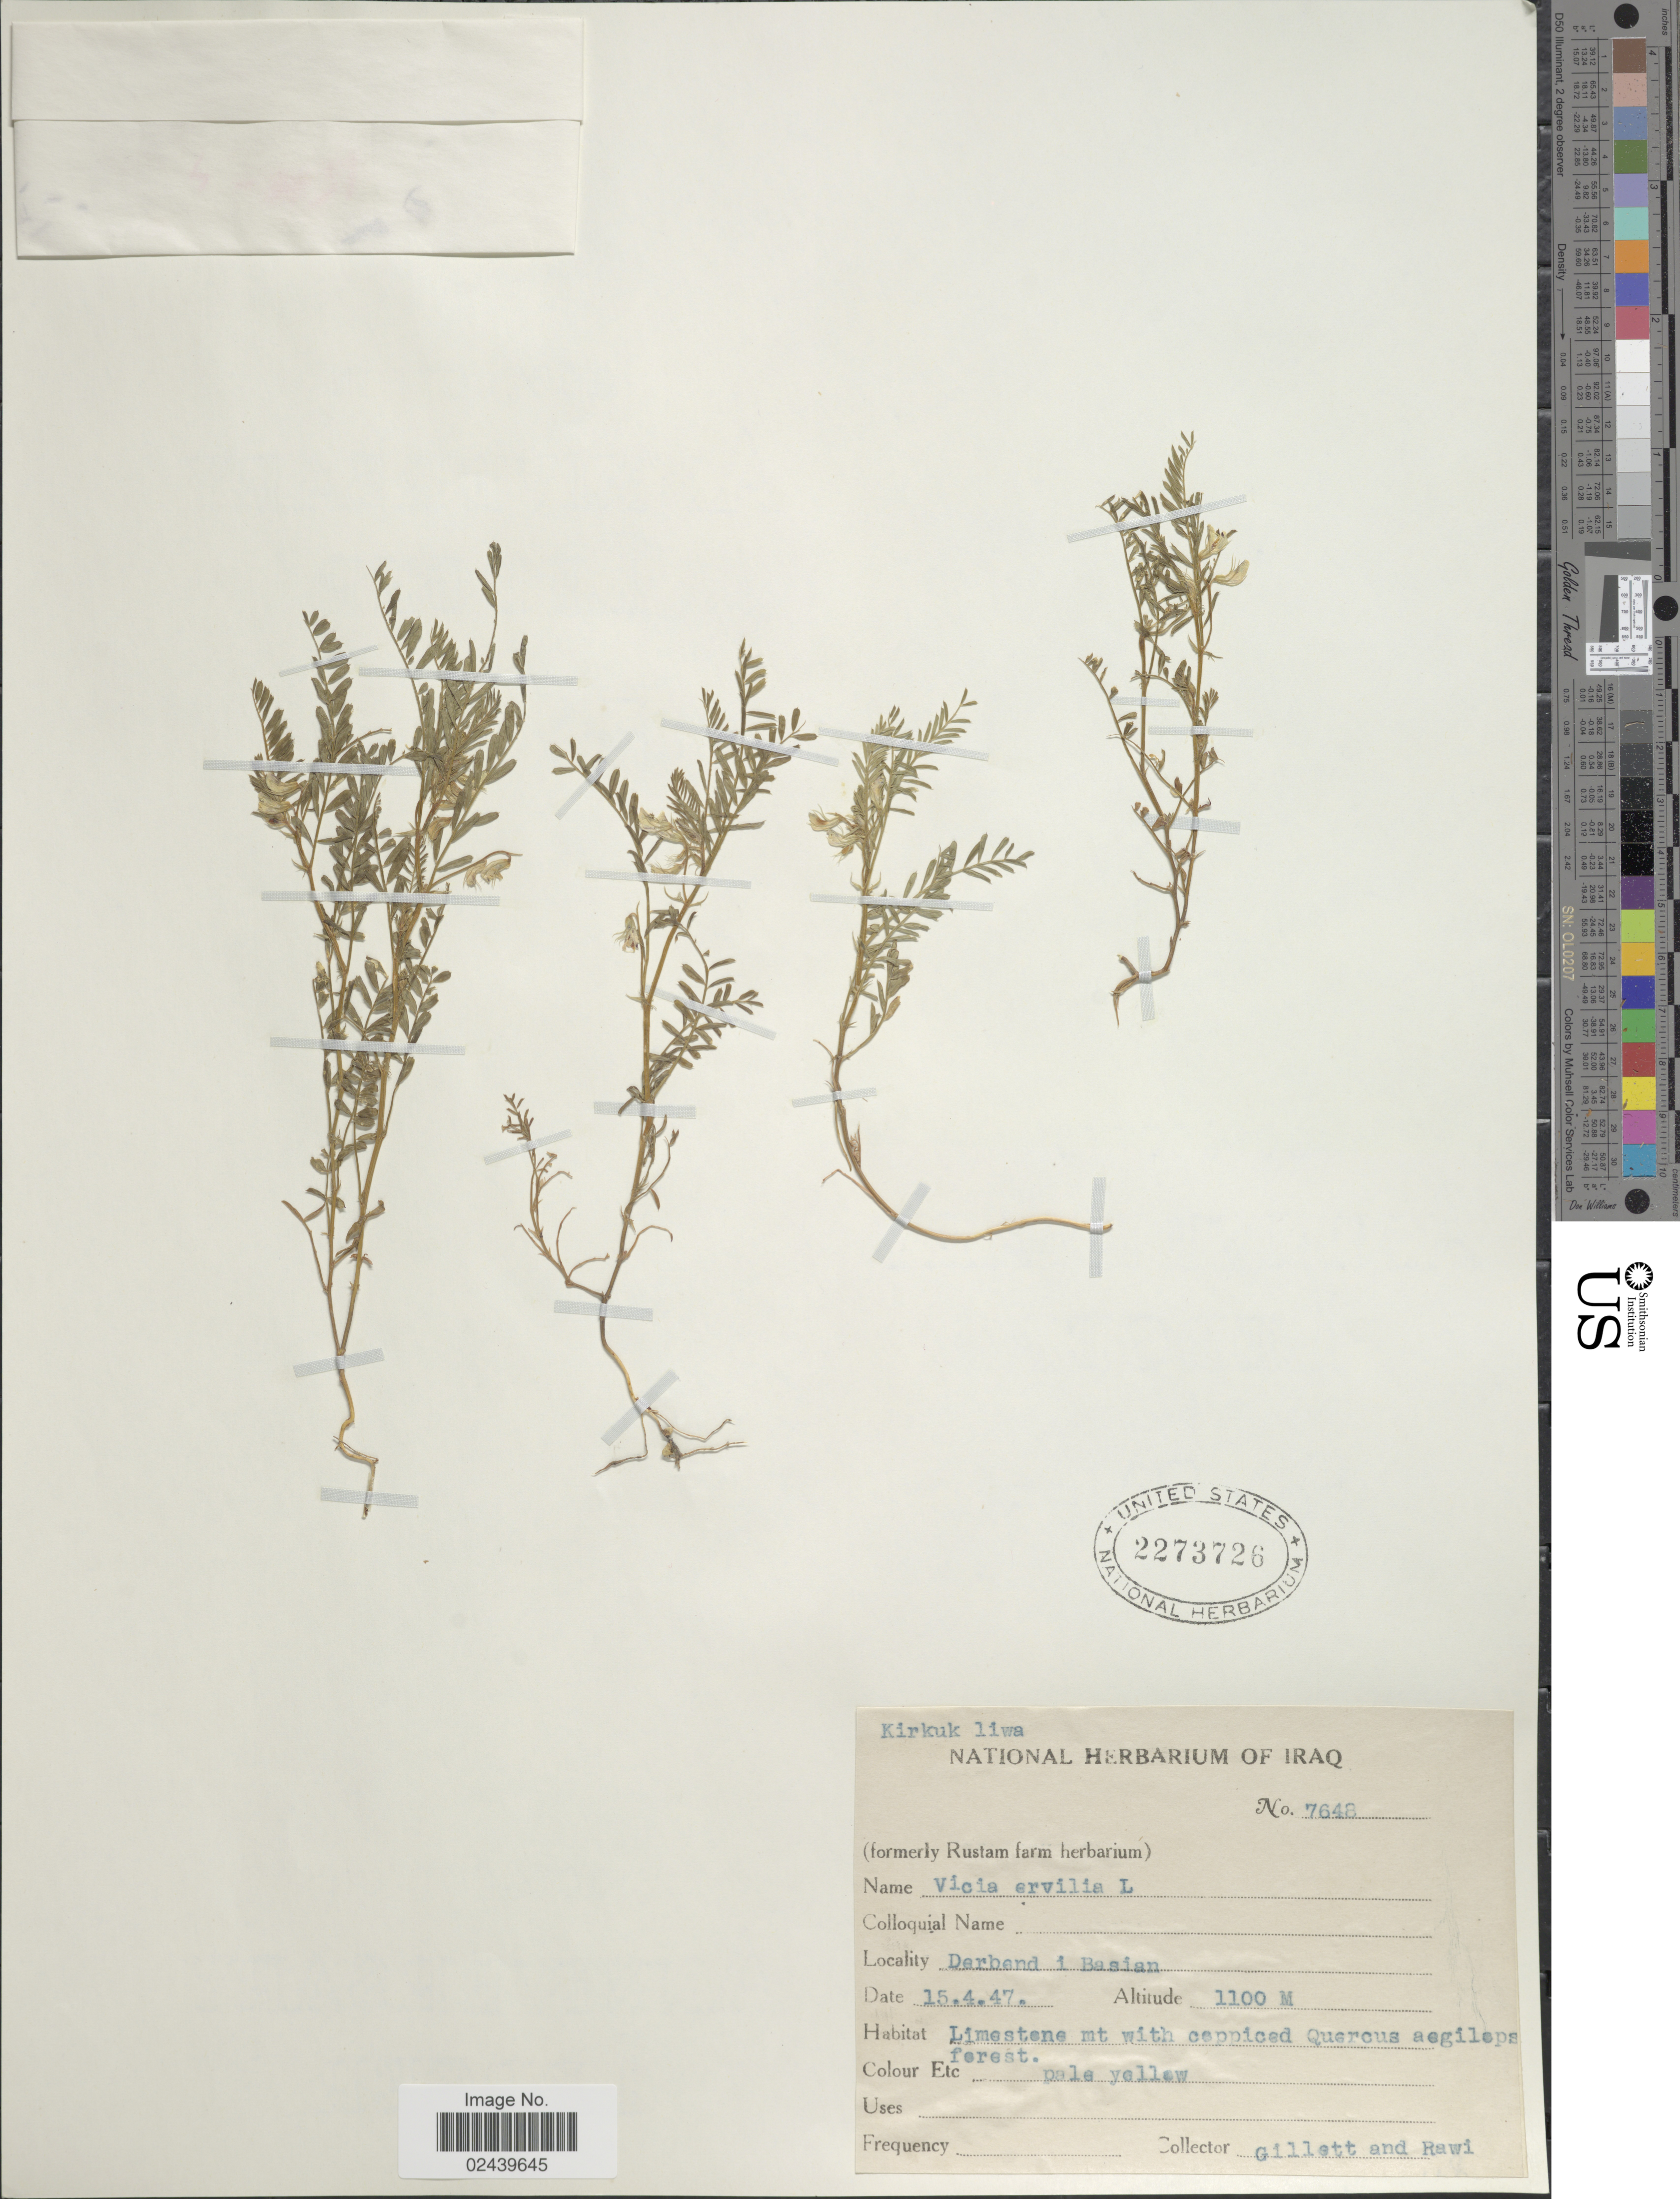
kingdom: Plantae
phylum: Tracheophyta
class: Magnoliopsida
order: Fabales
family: Fabaceae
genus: Vicia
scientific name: Vicia ervilia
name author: (L.) Willd.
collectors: Gillett, -- & -. Rawi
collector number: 7648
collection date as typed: Transcribed d/m/y: 15/4/47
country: Iraq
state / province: Kirkūk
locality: Kirkuk liwa. Derbend i Basian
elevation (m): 1100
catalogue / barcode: US 2273726